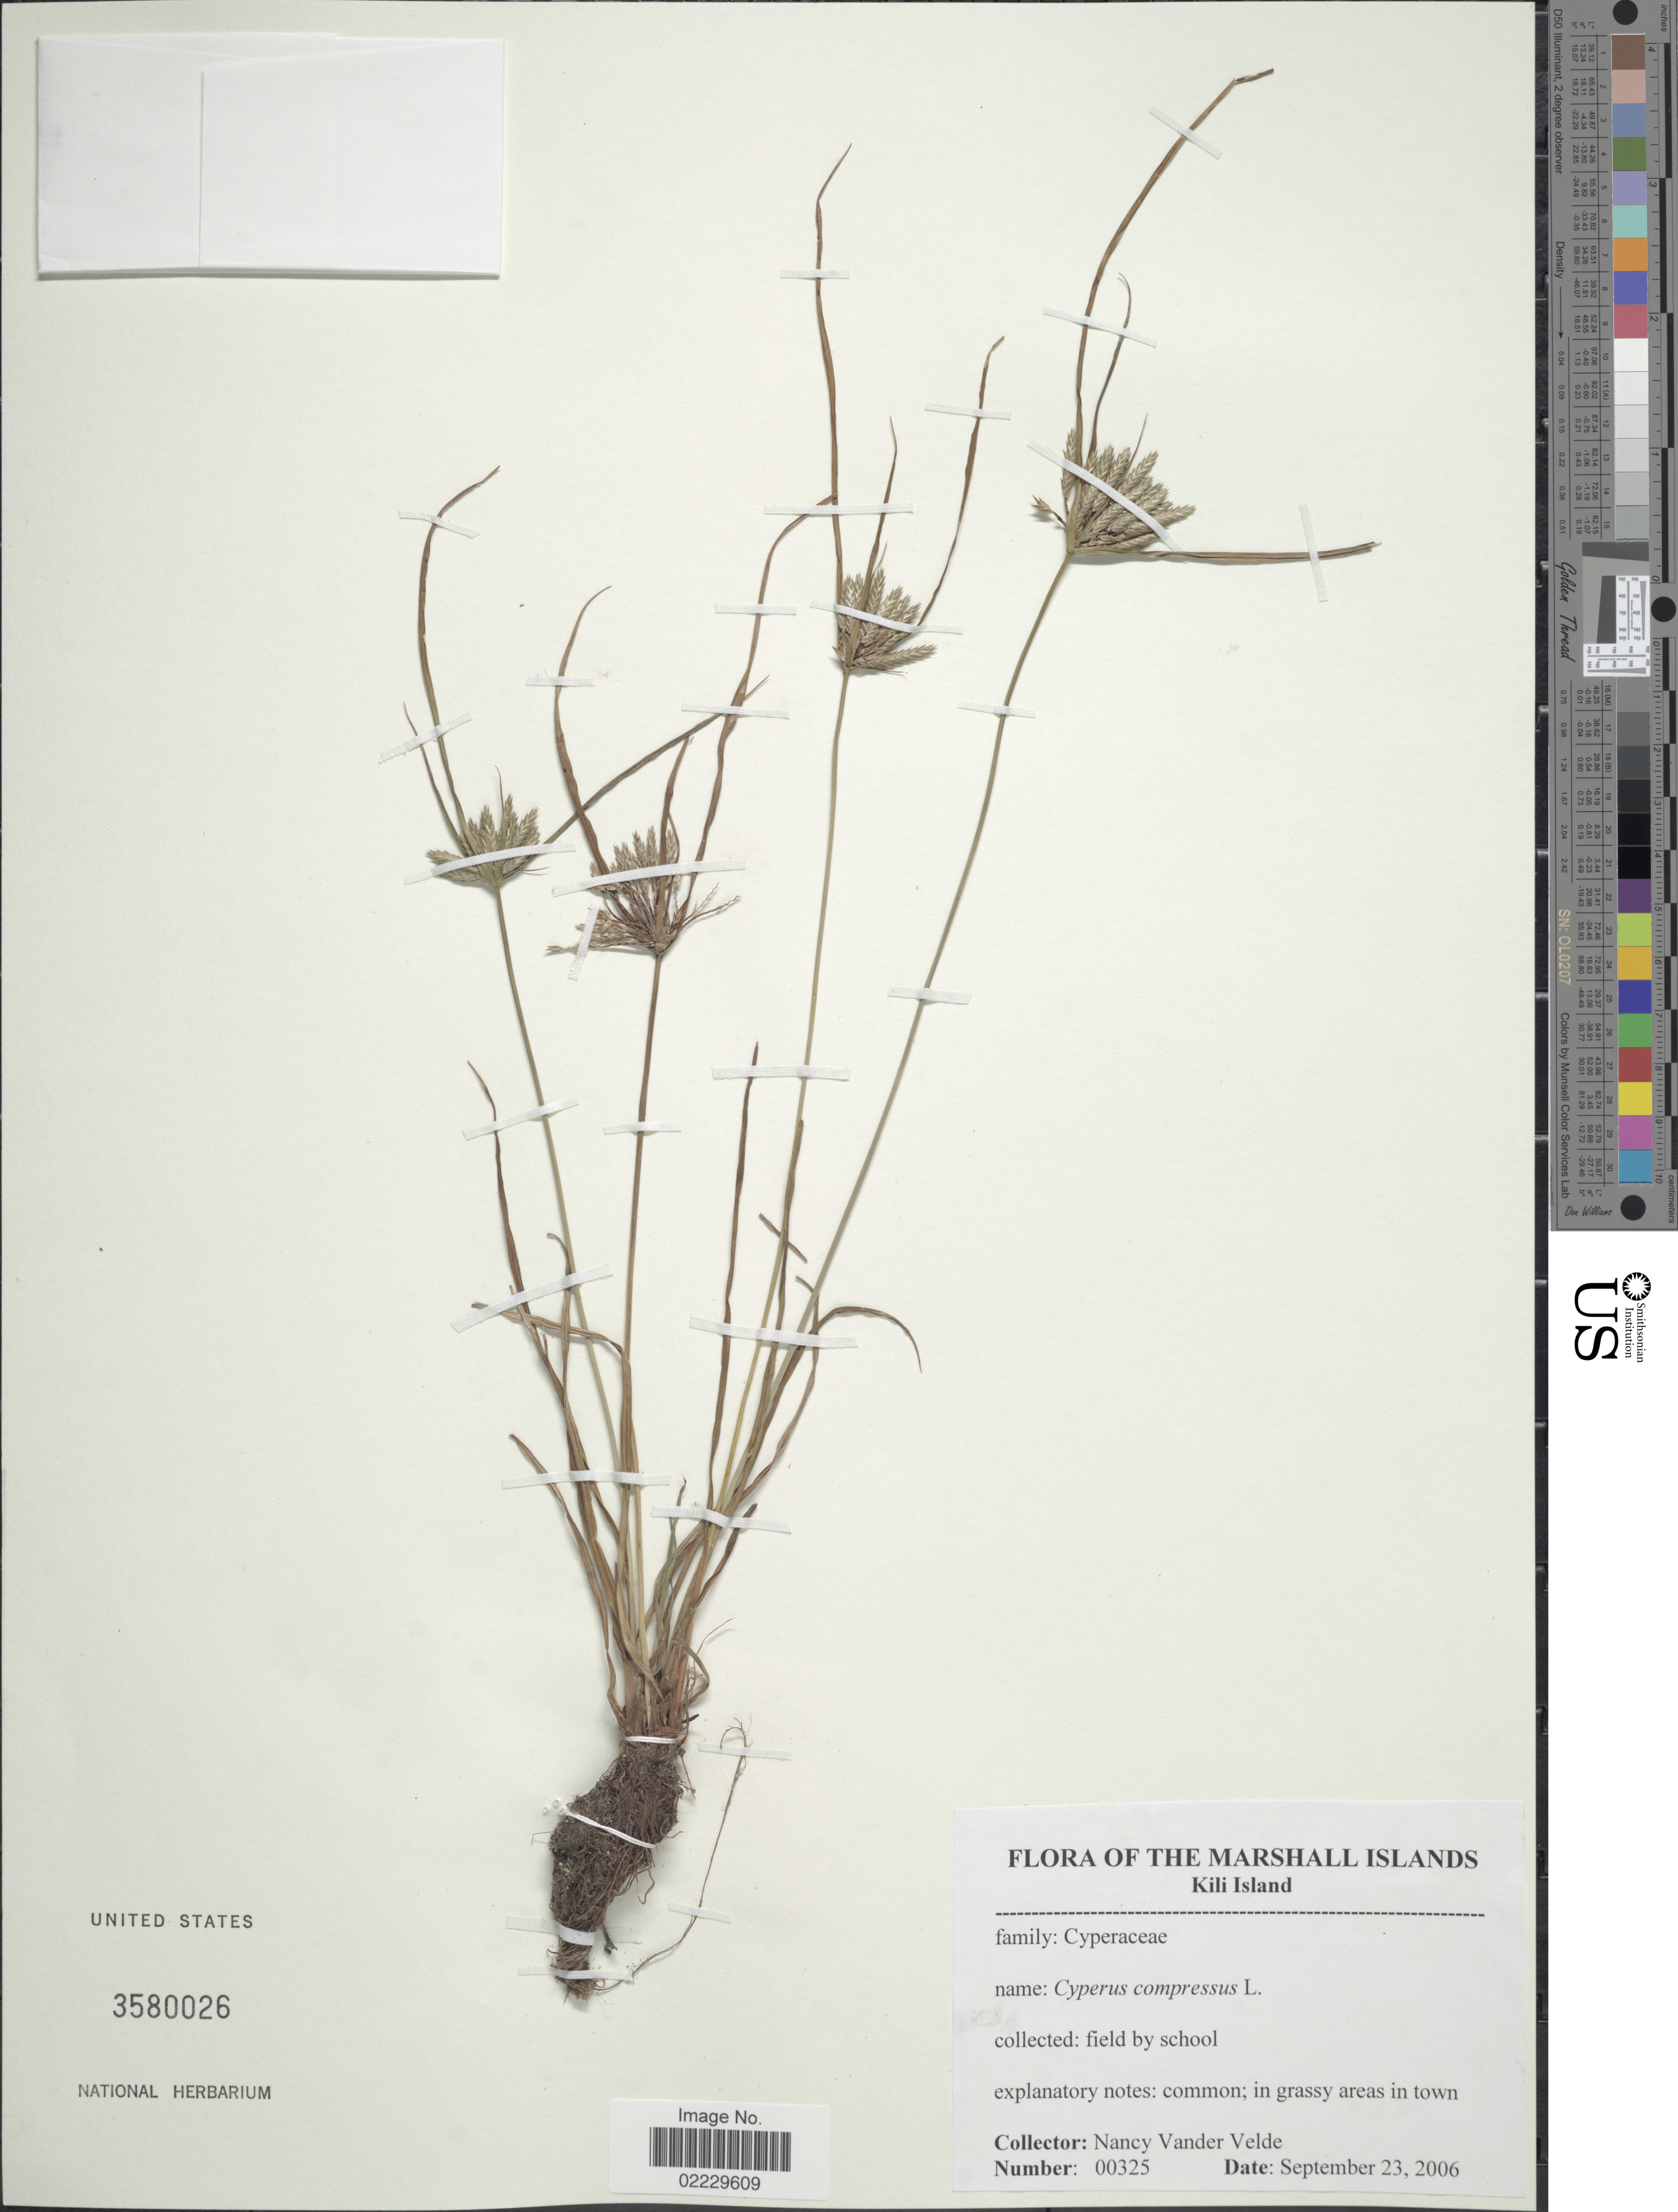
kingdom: Plantae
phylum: Tracheophyta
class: Liliopsida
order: Poales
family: Cyperaceae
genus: Cyperus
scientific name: Cyperus compressus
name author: L.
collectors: N. Vander Velde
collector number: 00325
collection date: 2006-09-23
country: Marshall Islands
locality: Kili Island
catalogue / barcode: US 3580026